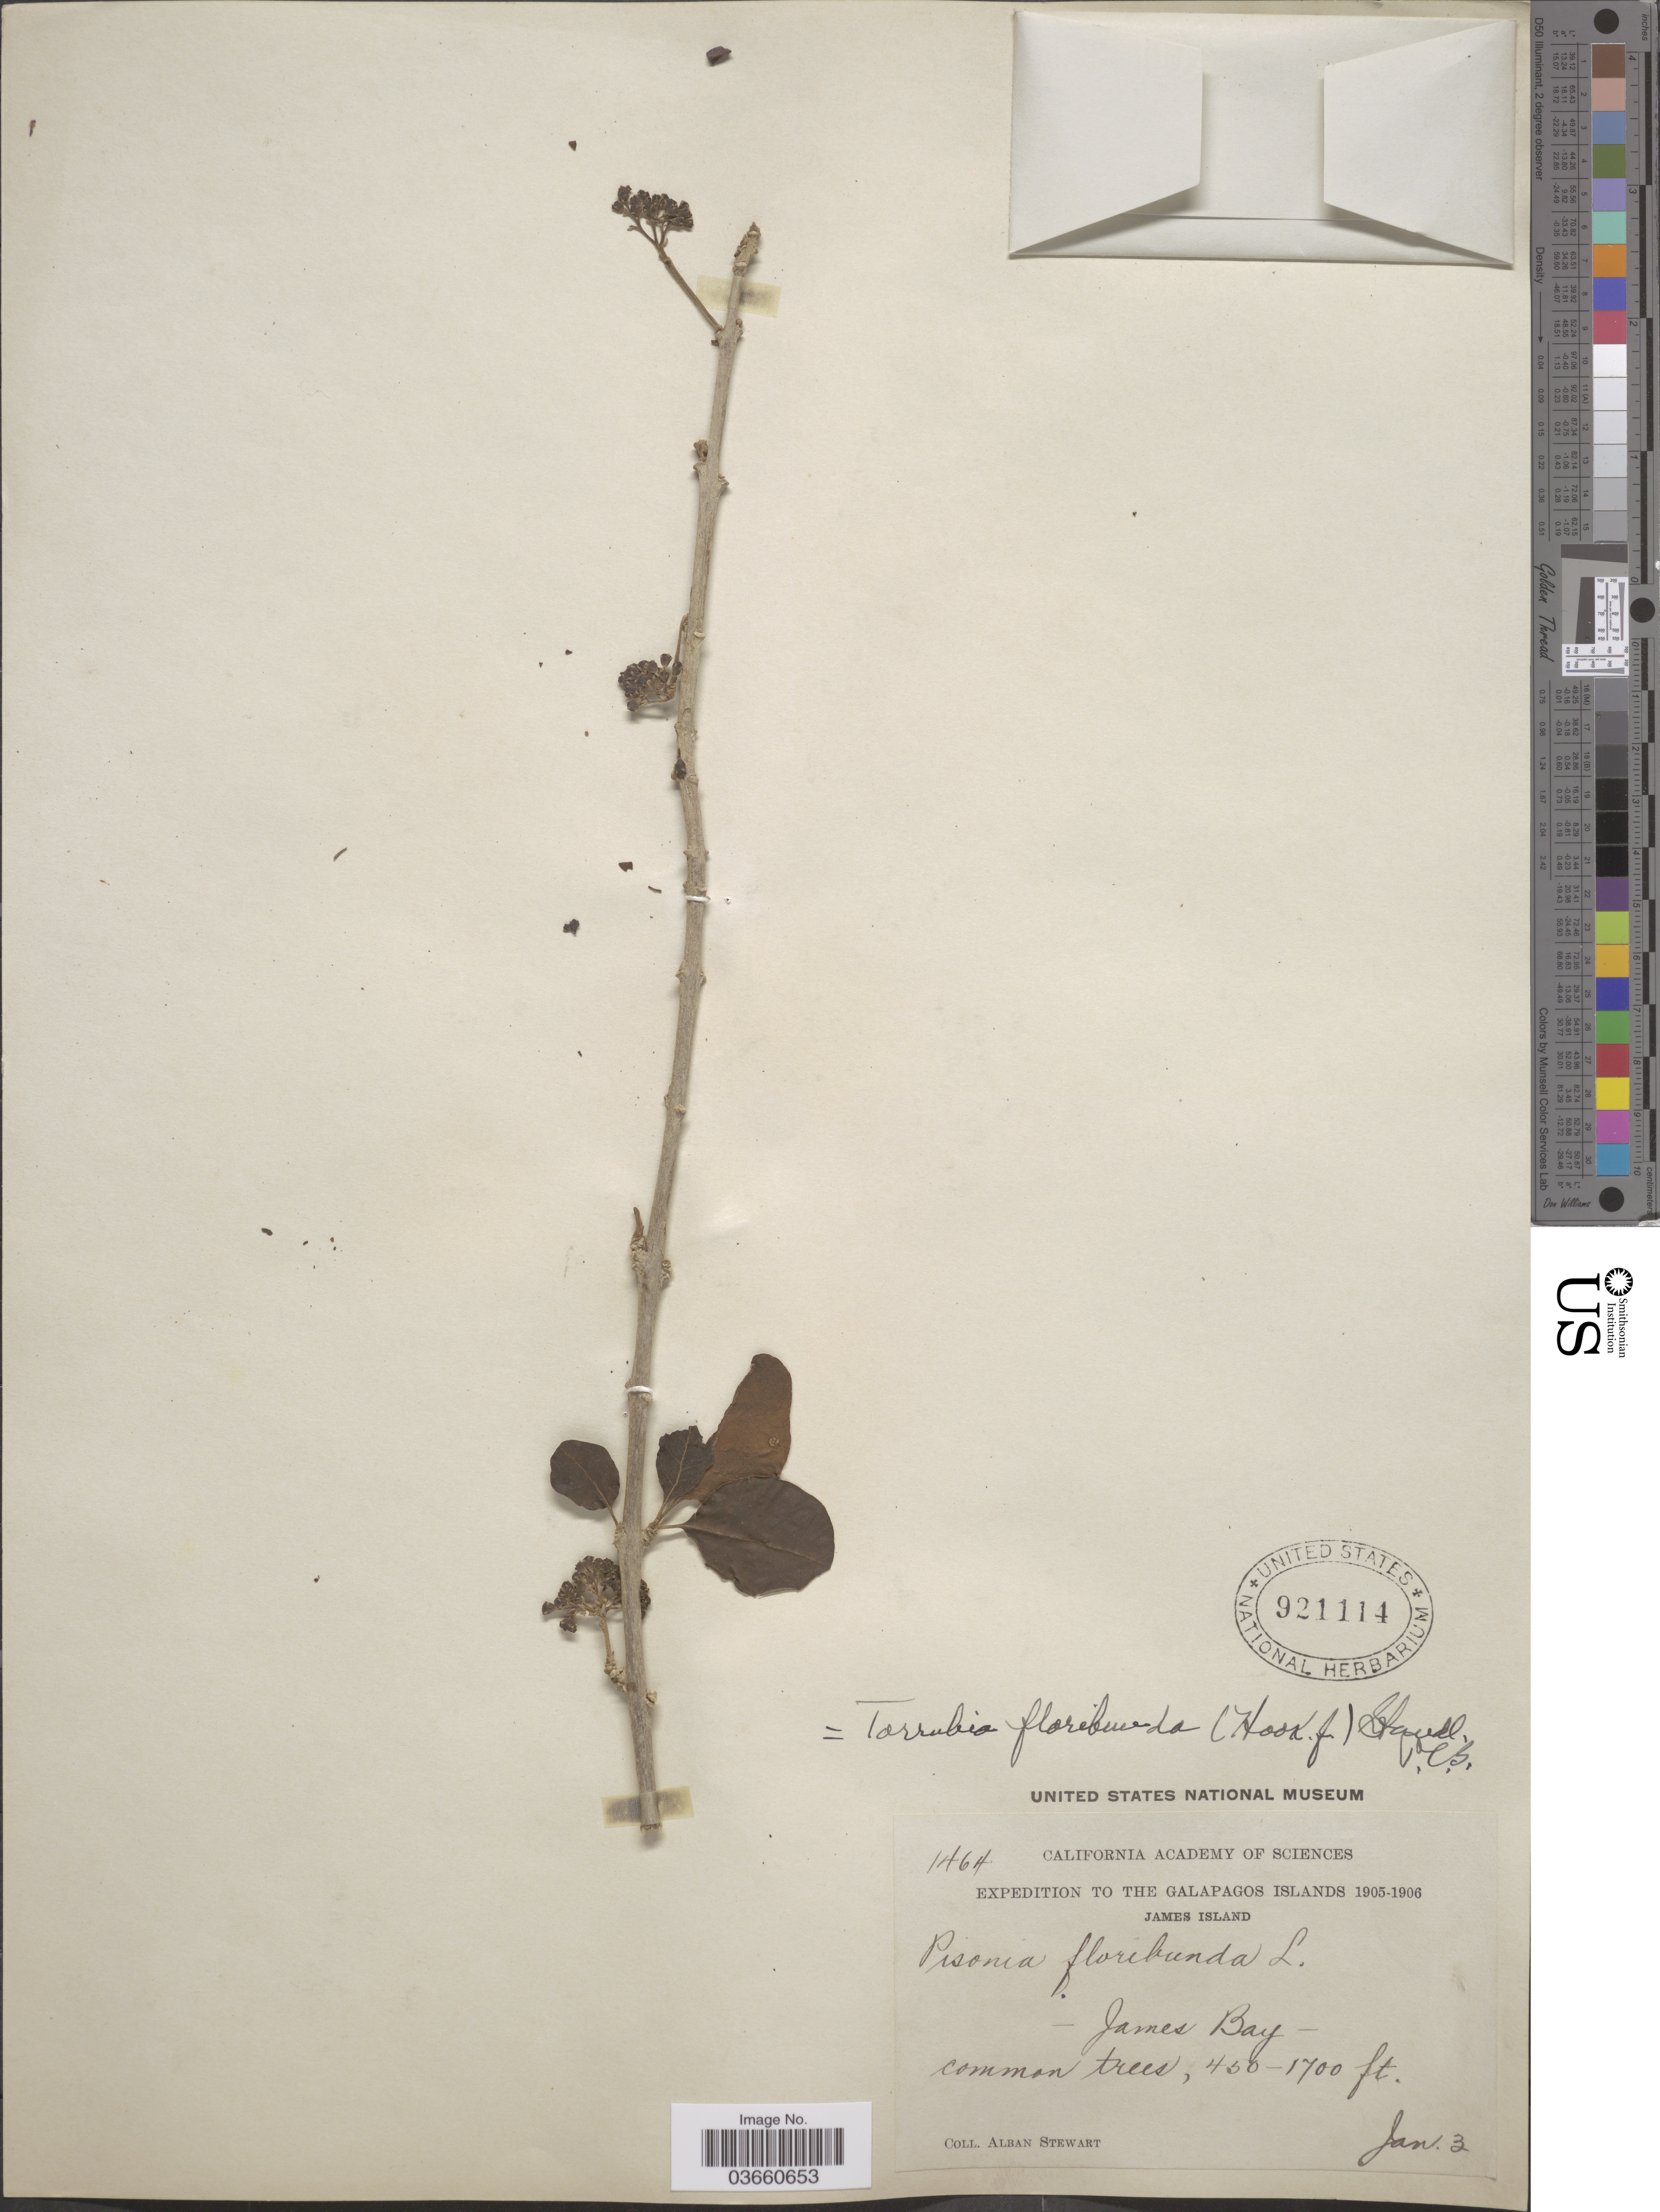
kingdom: Plantae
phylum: Tracheophyta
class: Magnoliopsida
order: Caryophyllales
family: Nyctaginaceae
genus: Pisonia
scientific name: Pisonia floribunda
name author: Hook. f.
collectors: A. Stewart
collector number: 1464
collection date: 1905-01-03/1906-01-03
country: Ecuador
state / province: Colón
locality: The Galapagos Islands. James Island. James Bay.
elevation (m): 137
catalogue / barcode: US 921114